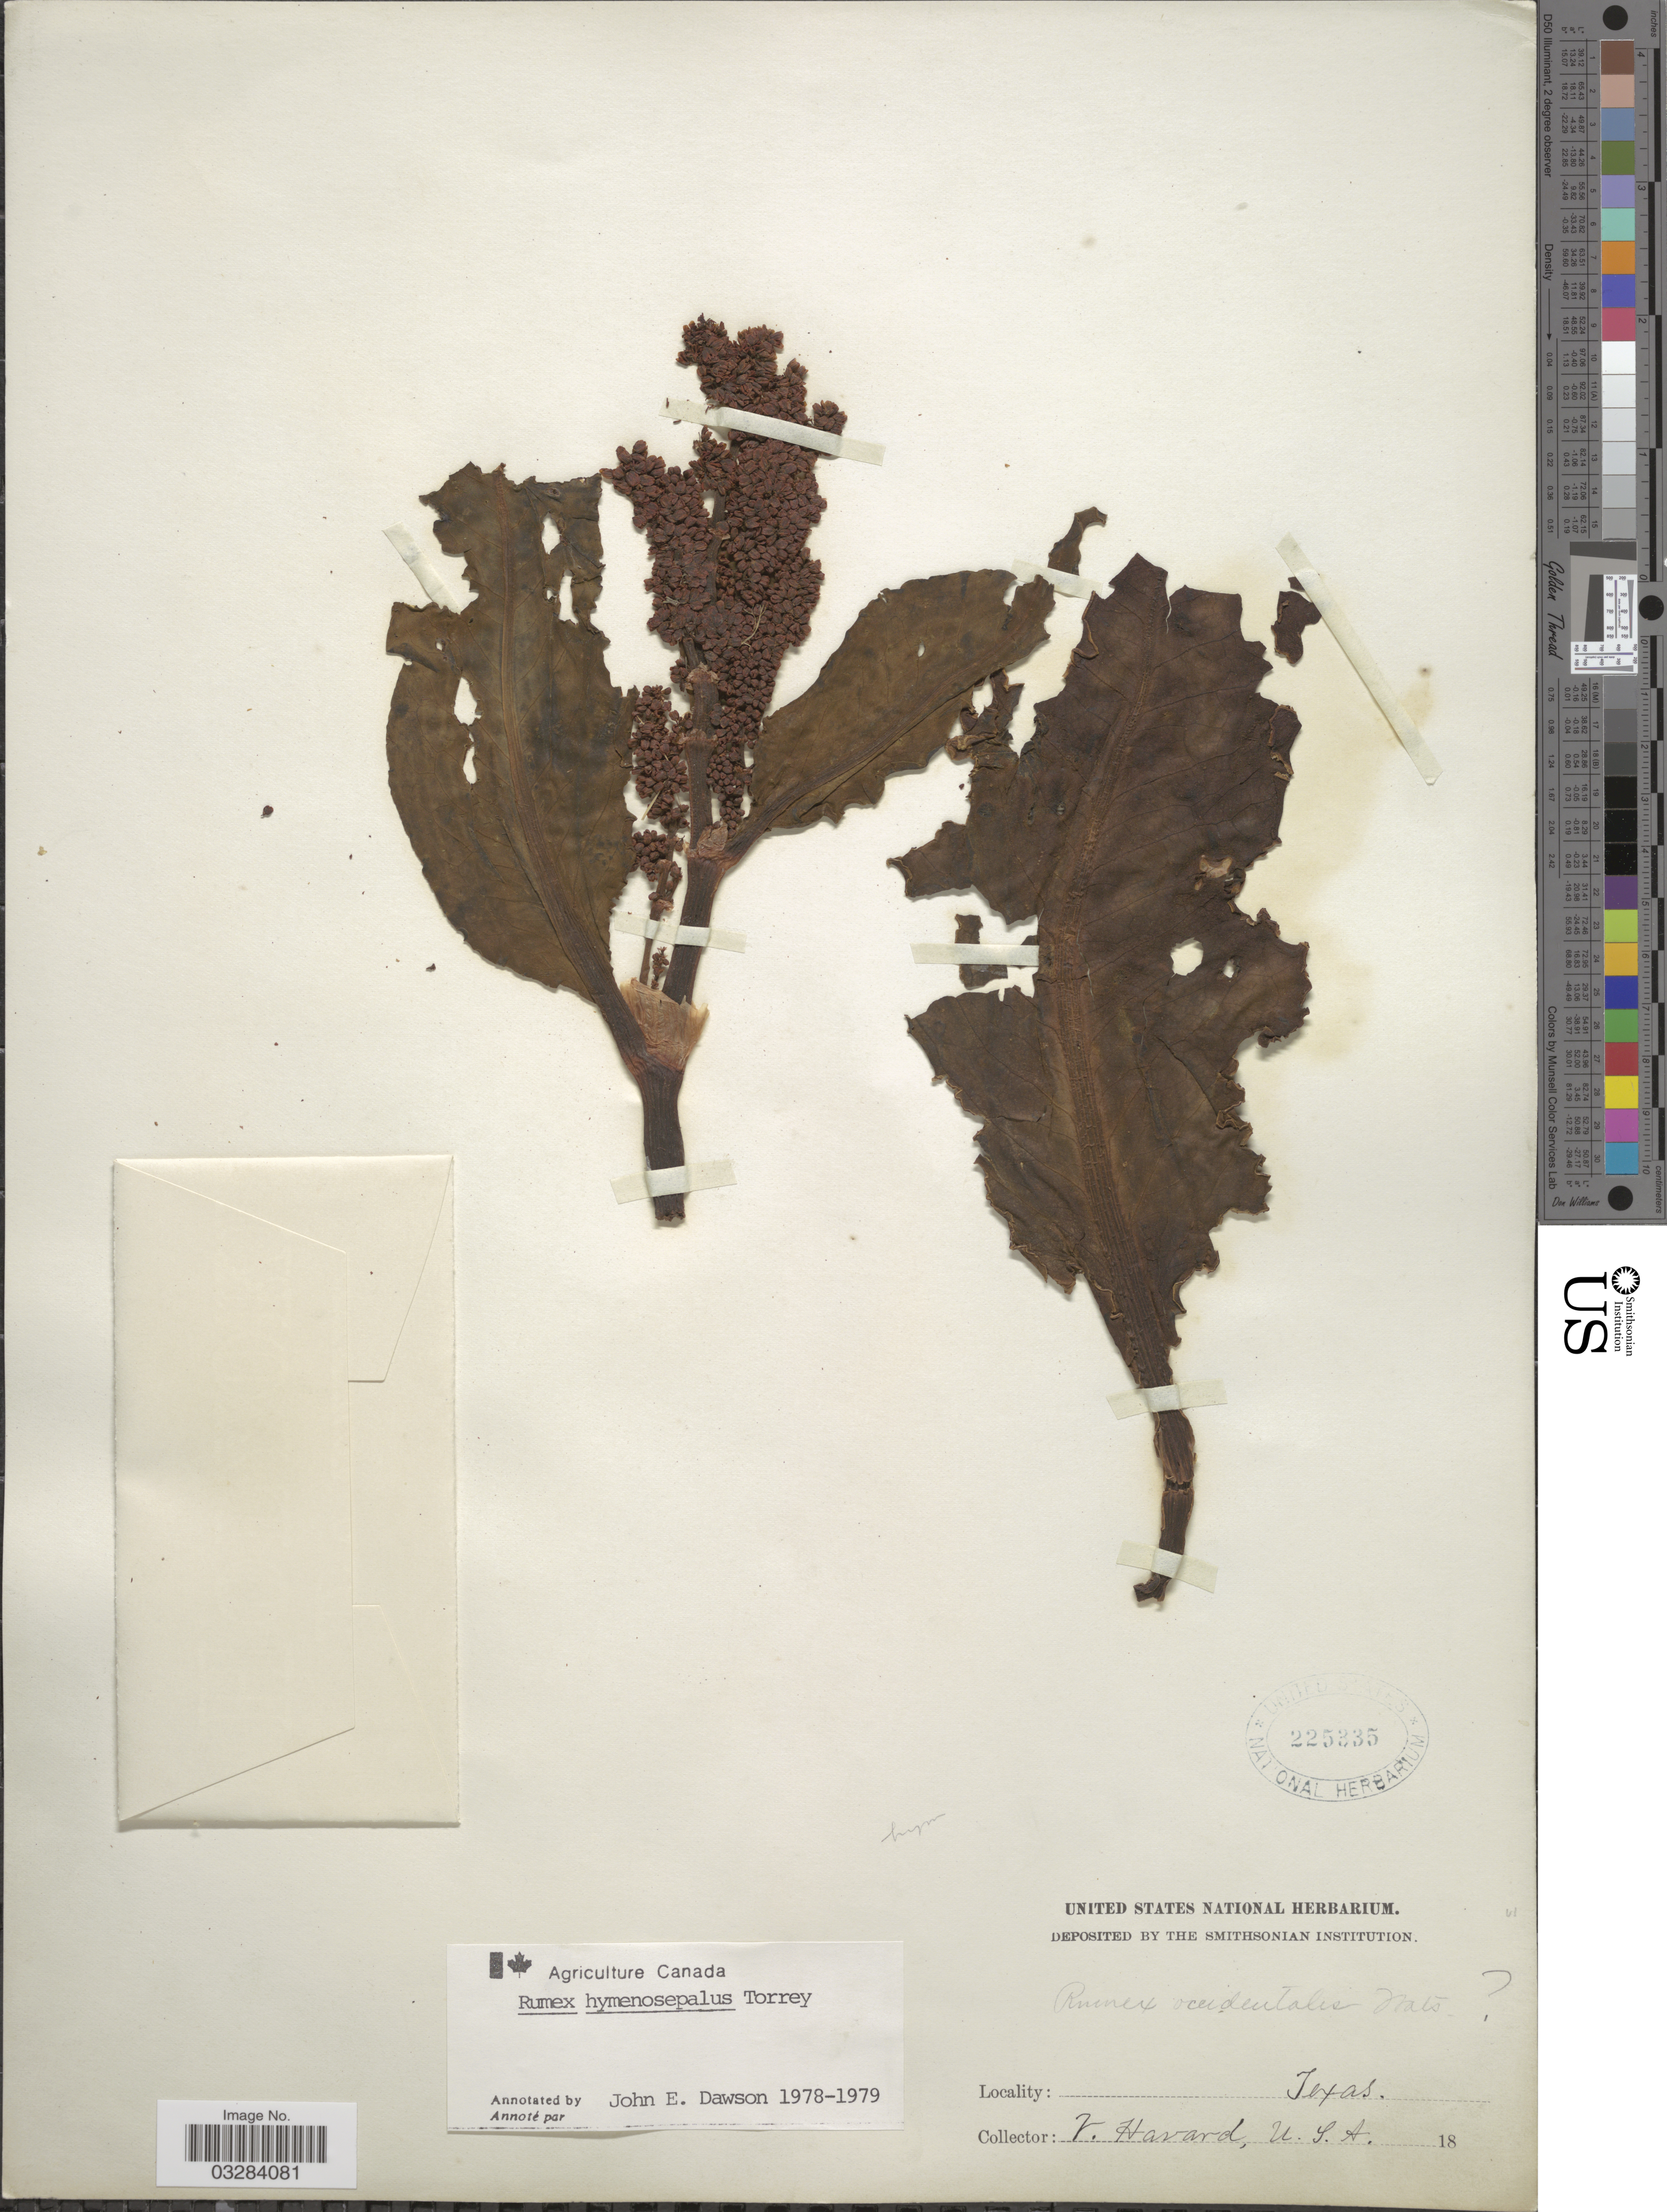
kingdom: Plantae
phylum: Tracheophyta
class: Magnoliopsida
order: Caryophyllales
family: Polygonaceae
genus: Rumex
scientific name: Rumex hymenosepalus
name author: Torr.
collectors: V. Havard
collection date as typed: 18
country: United States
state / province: Texas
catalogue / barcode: US 225335